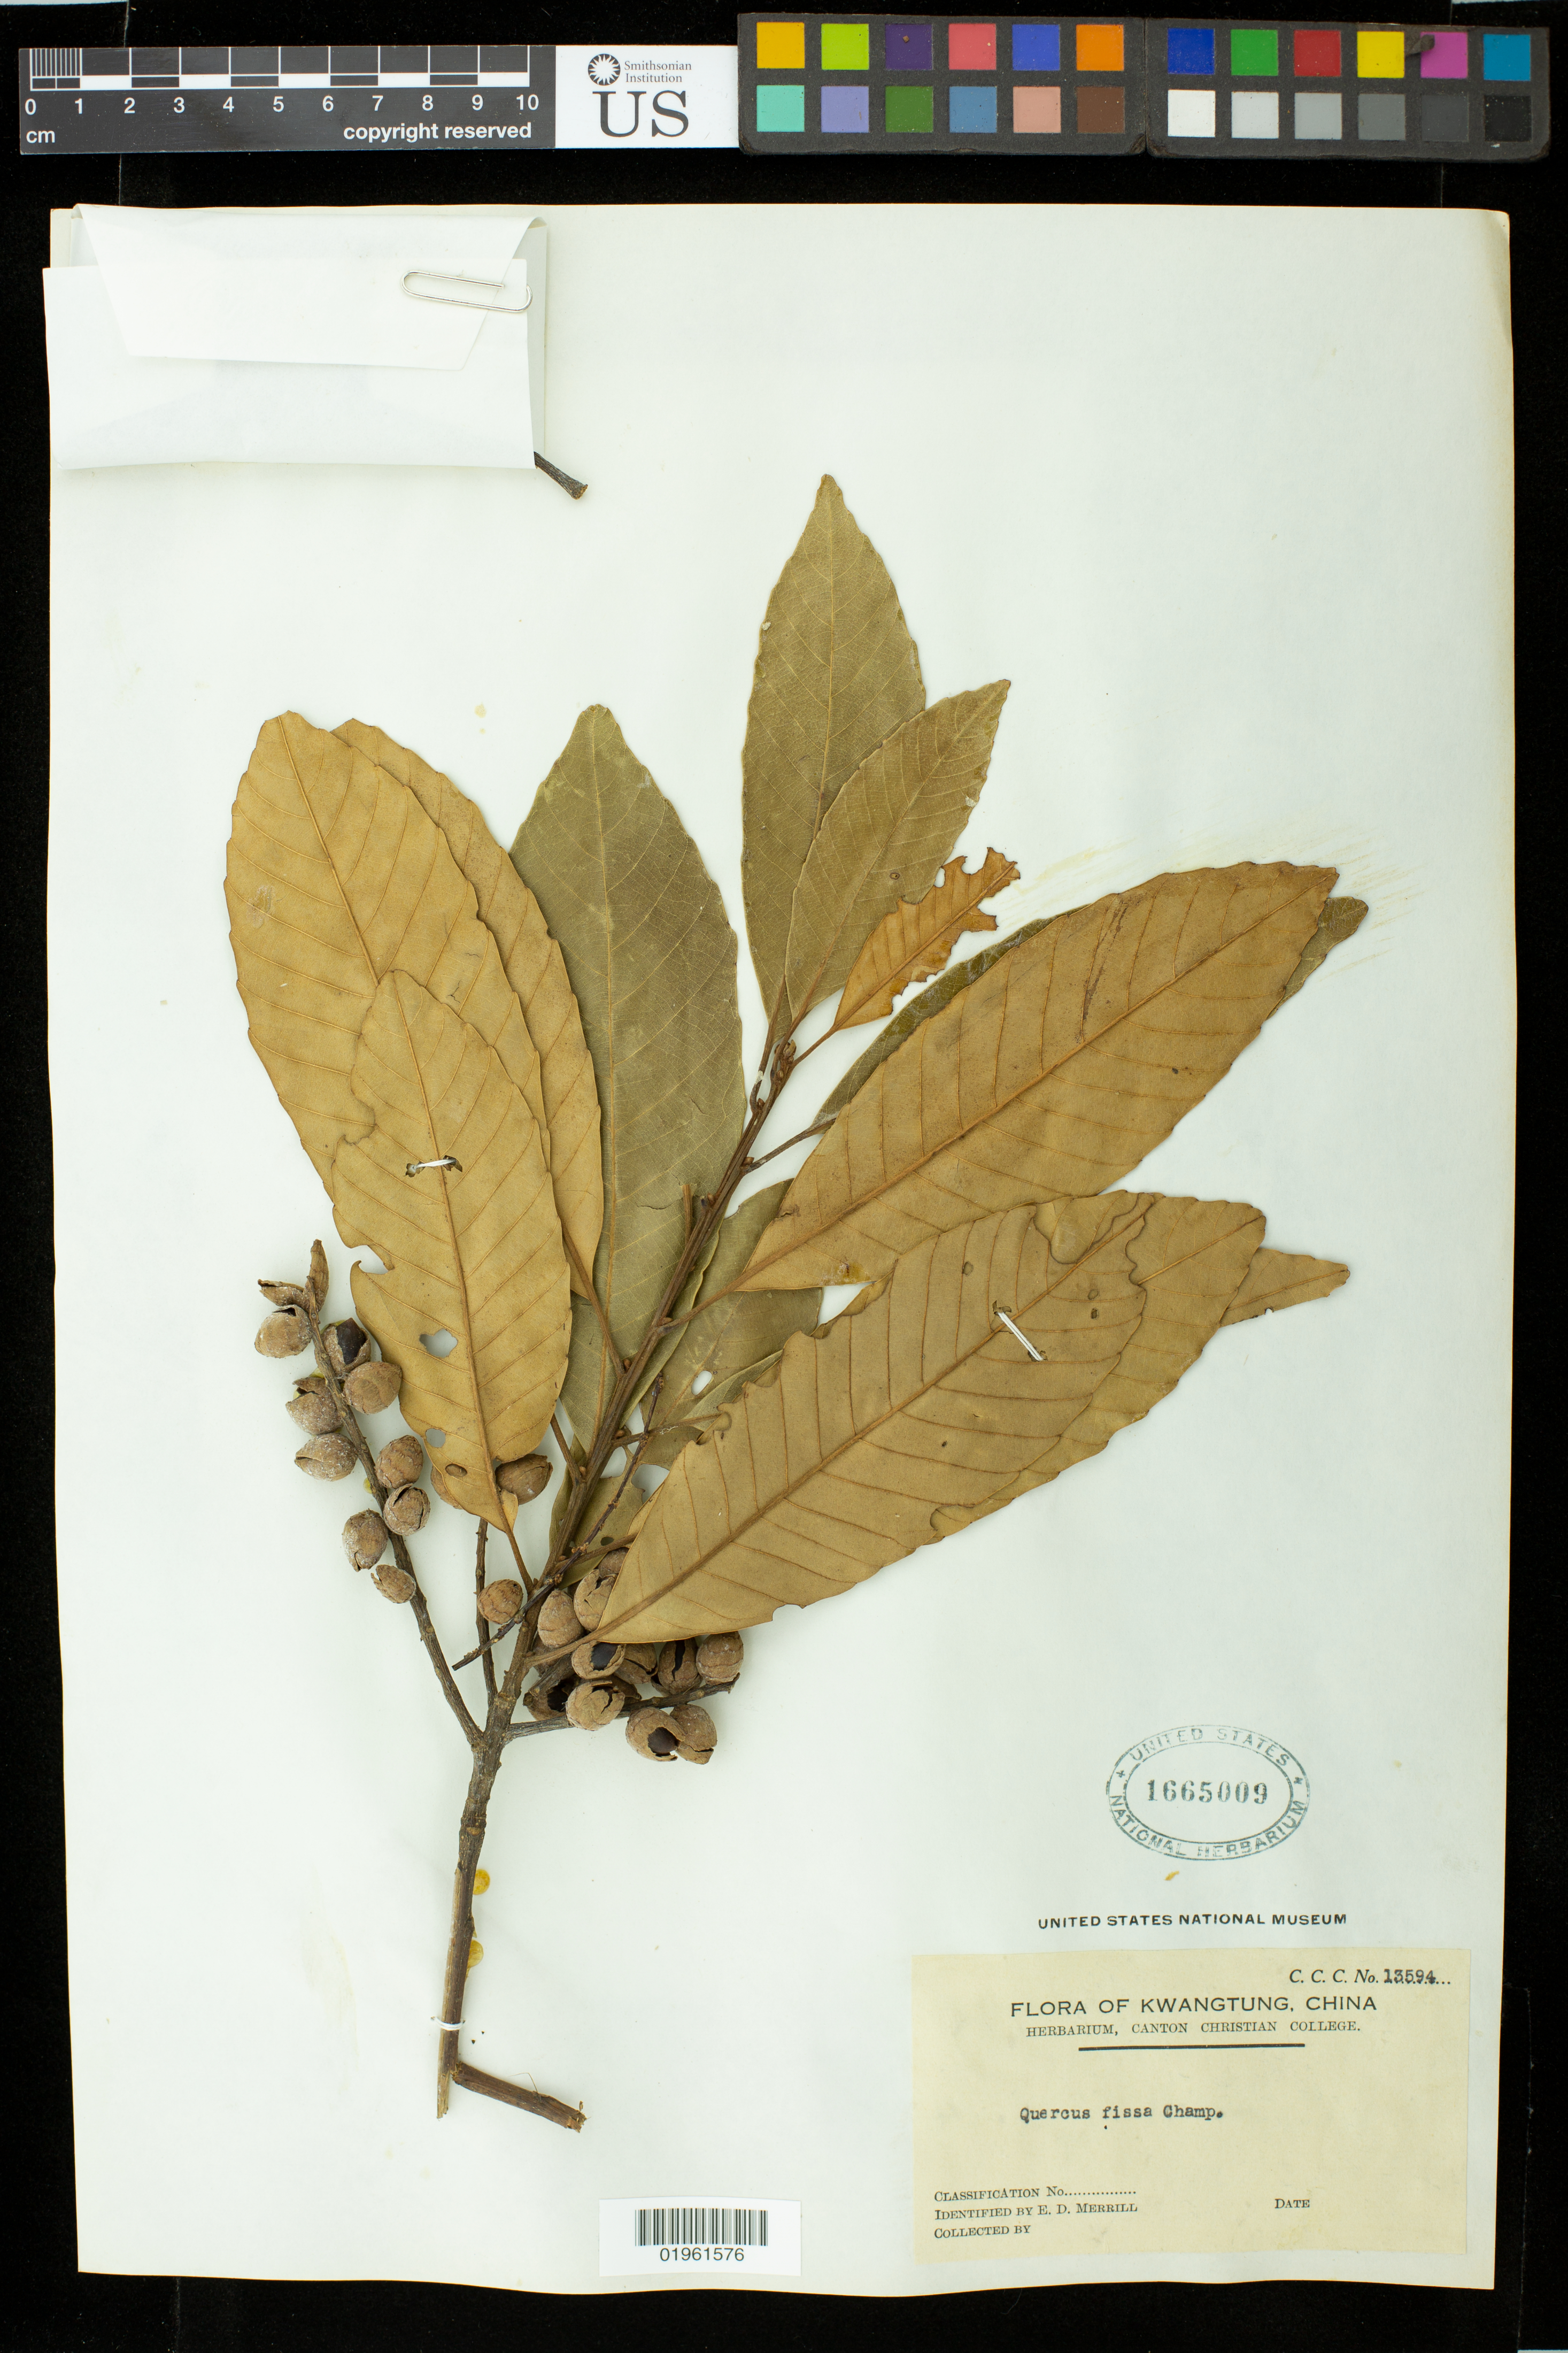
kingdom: Plantae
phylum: Tracheophyta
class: Magnoliopsida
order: Fagales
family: Fagaceae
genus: Quercus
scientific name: Quercus fissa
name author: Champ. ex Benth.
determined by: Merrill, Elmer Drew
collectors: E. D. Merrill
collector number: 13594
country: China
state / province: Guangdong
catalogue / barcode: US 1665009